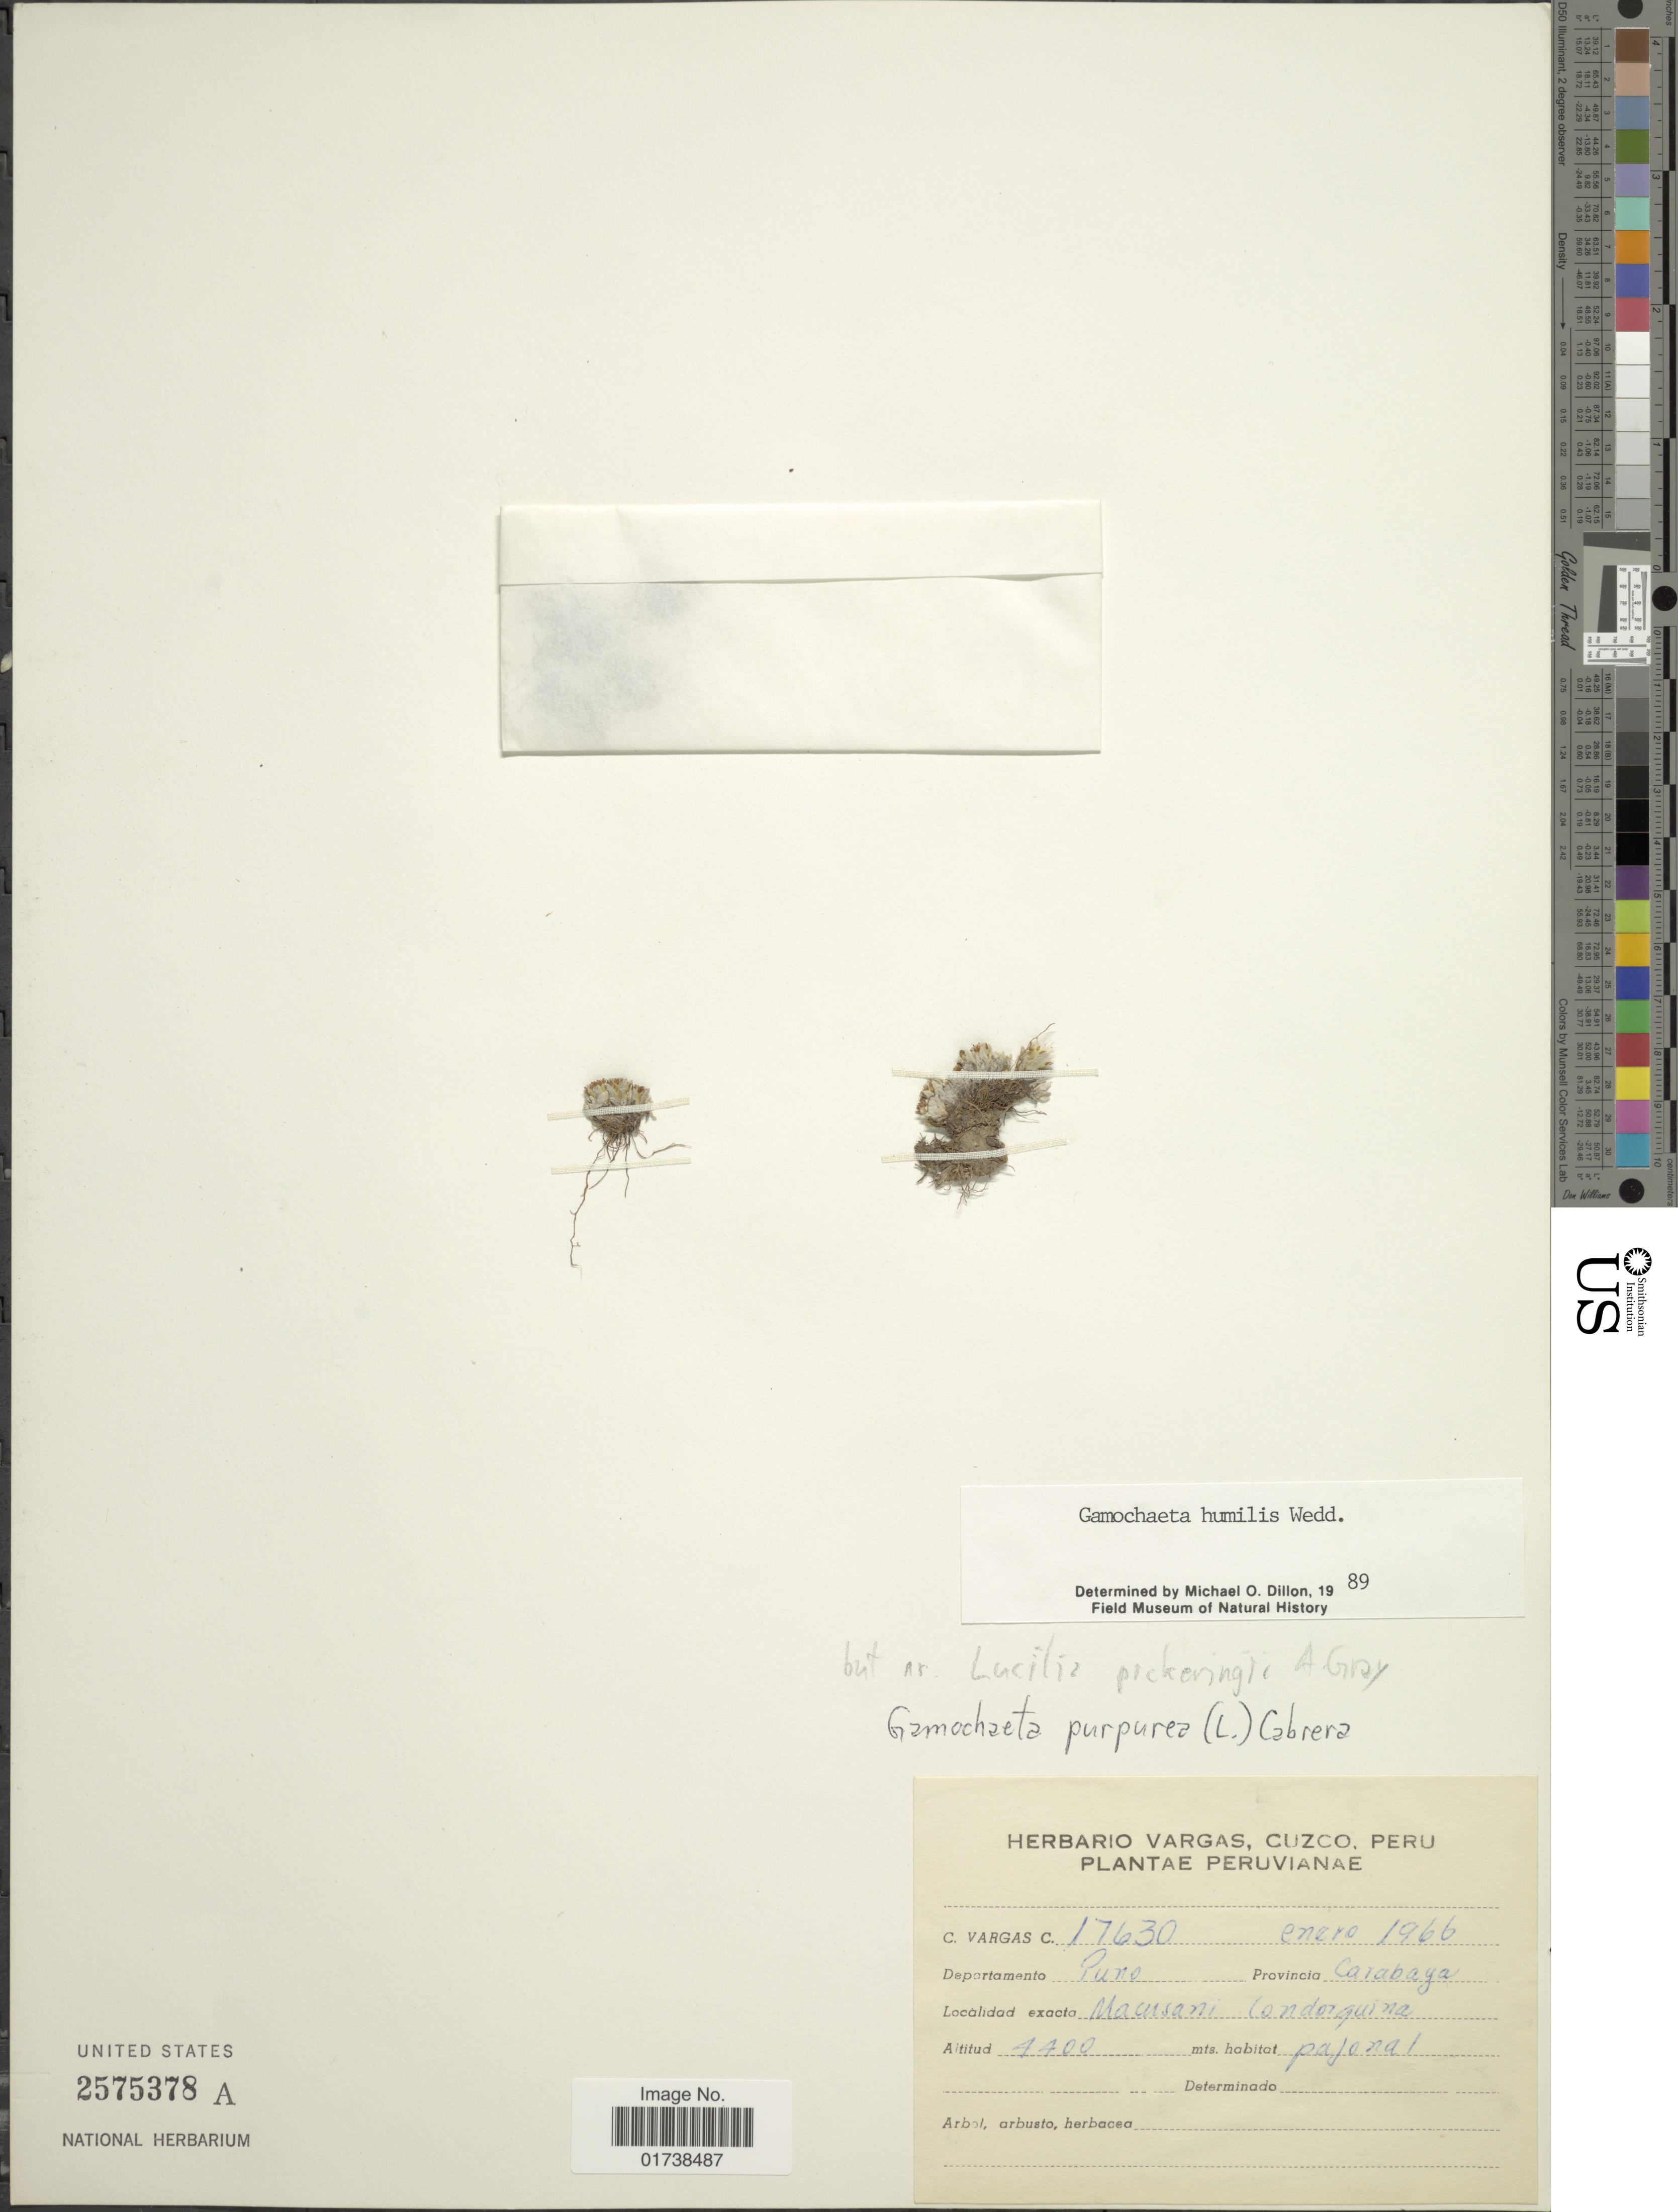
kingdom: Plantae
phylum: Tracheophyta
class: Magnoliopsida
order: Asterales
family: Asteraceae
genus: Gamochaeta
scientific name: Gamochaeta humilis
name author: Wedd.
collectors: C. Vargas Calderón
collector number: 17630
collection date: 1966-01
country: Peru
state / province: Puno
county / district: Carabaya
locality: Macusani, Condorquina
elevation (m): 4400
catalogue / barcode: US 2575378A